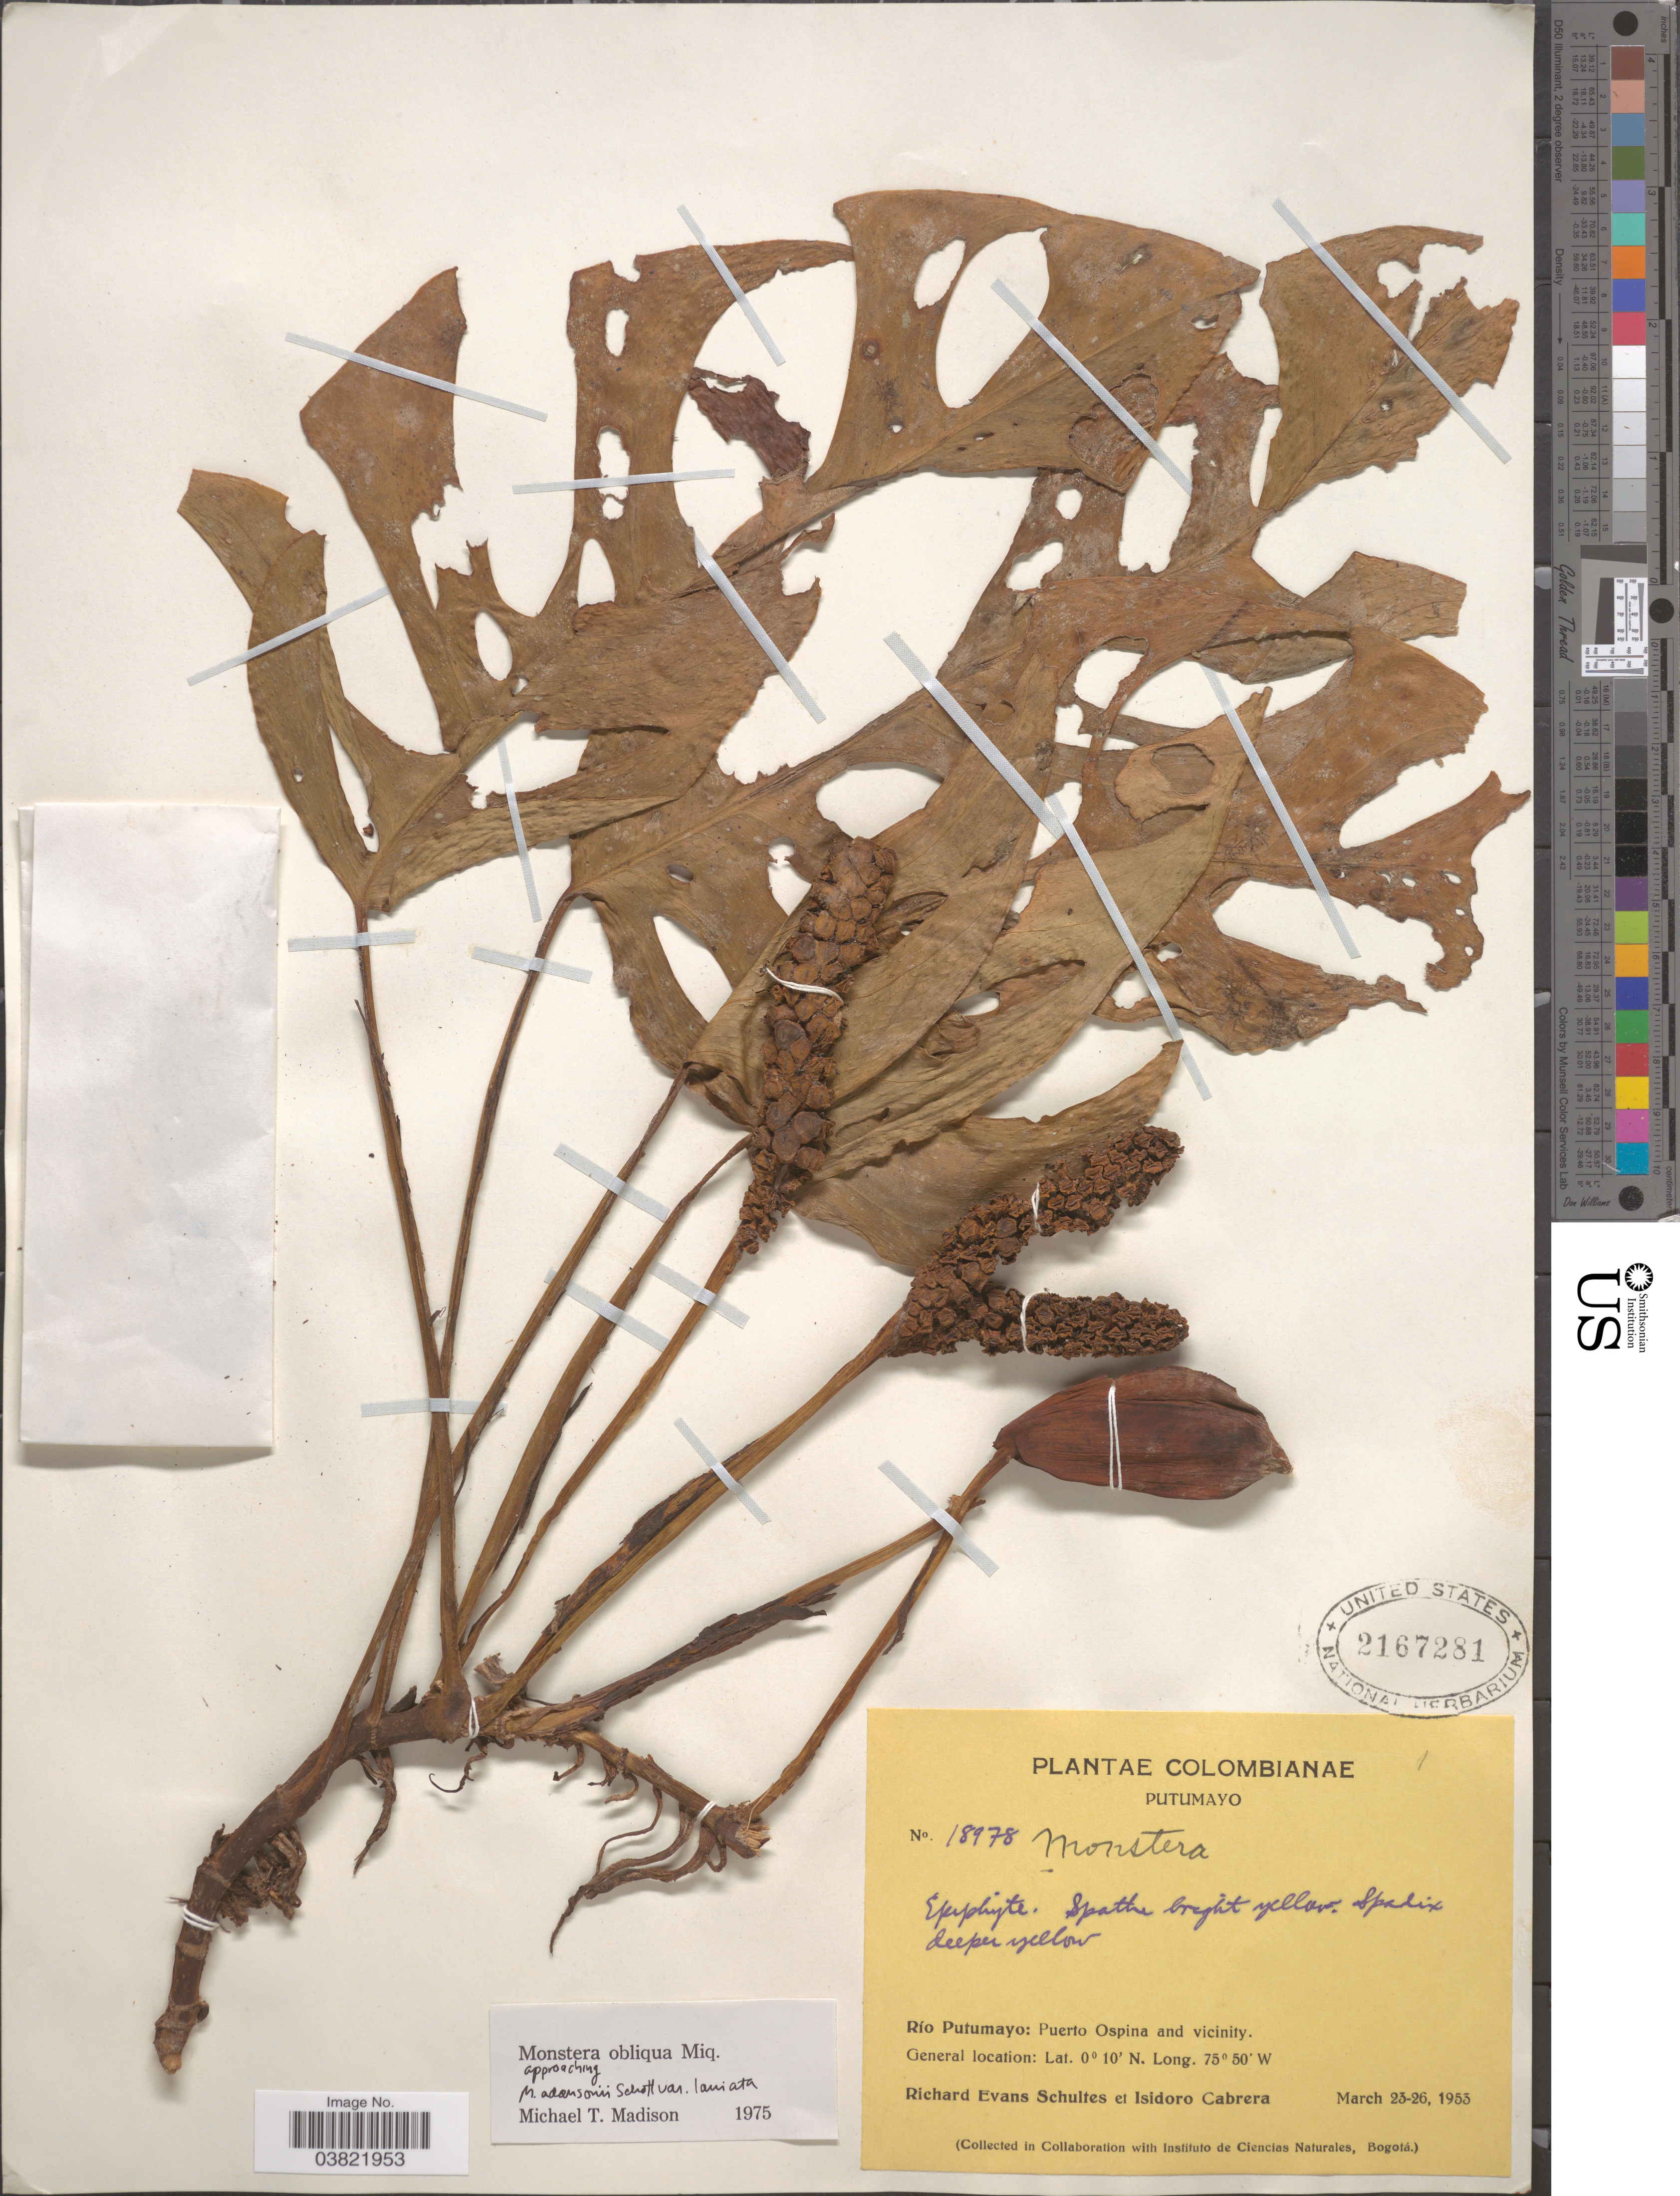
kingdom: Plantae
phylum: Tracheophyta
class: Liliopsida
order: Alismatales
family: Araceae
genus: Monstera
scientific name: Monstera obliqua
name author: Miq.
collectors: R. E. Schultes & I. Cabrera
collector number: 18978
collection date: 1953-03-23/1953-03-26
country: Colombia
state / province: Putumayo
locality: Río Putumayo: Puerto Ospina and vicinity.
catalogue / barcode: US 2167281